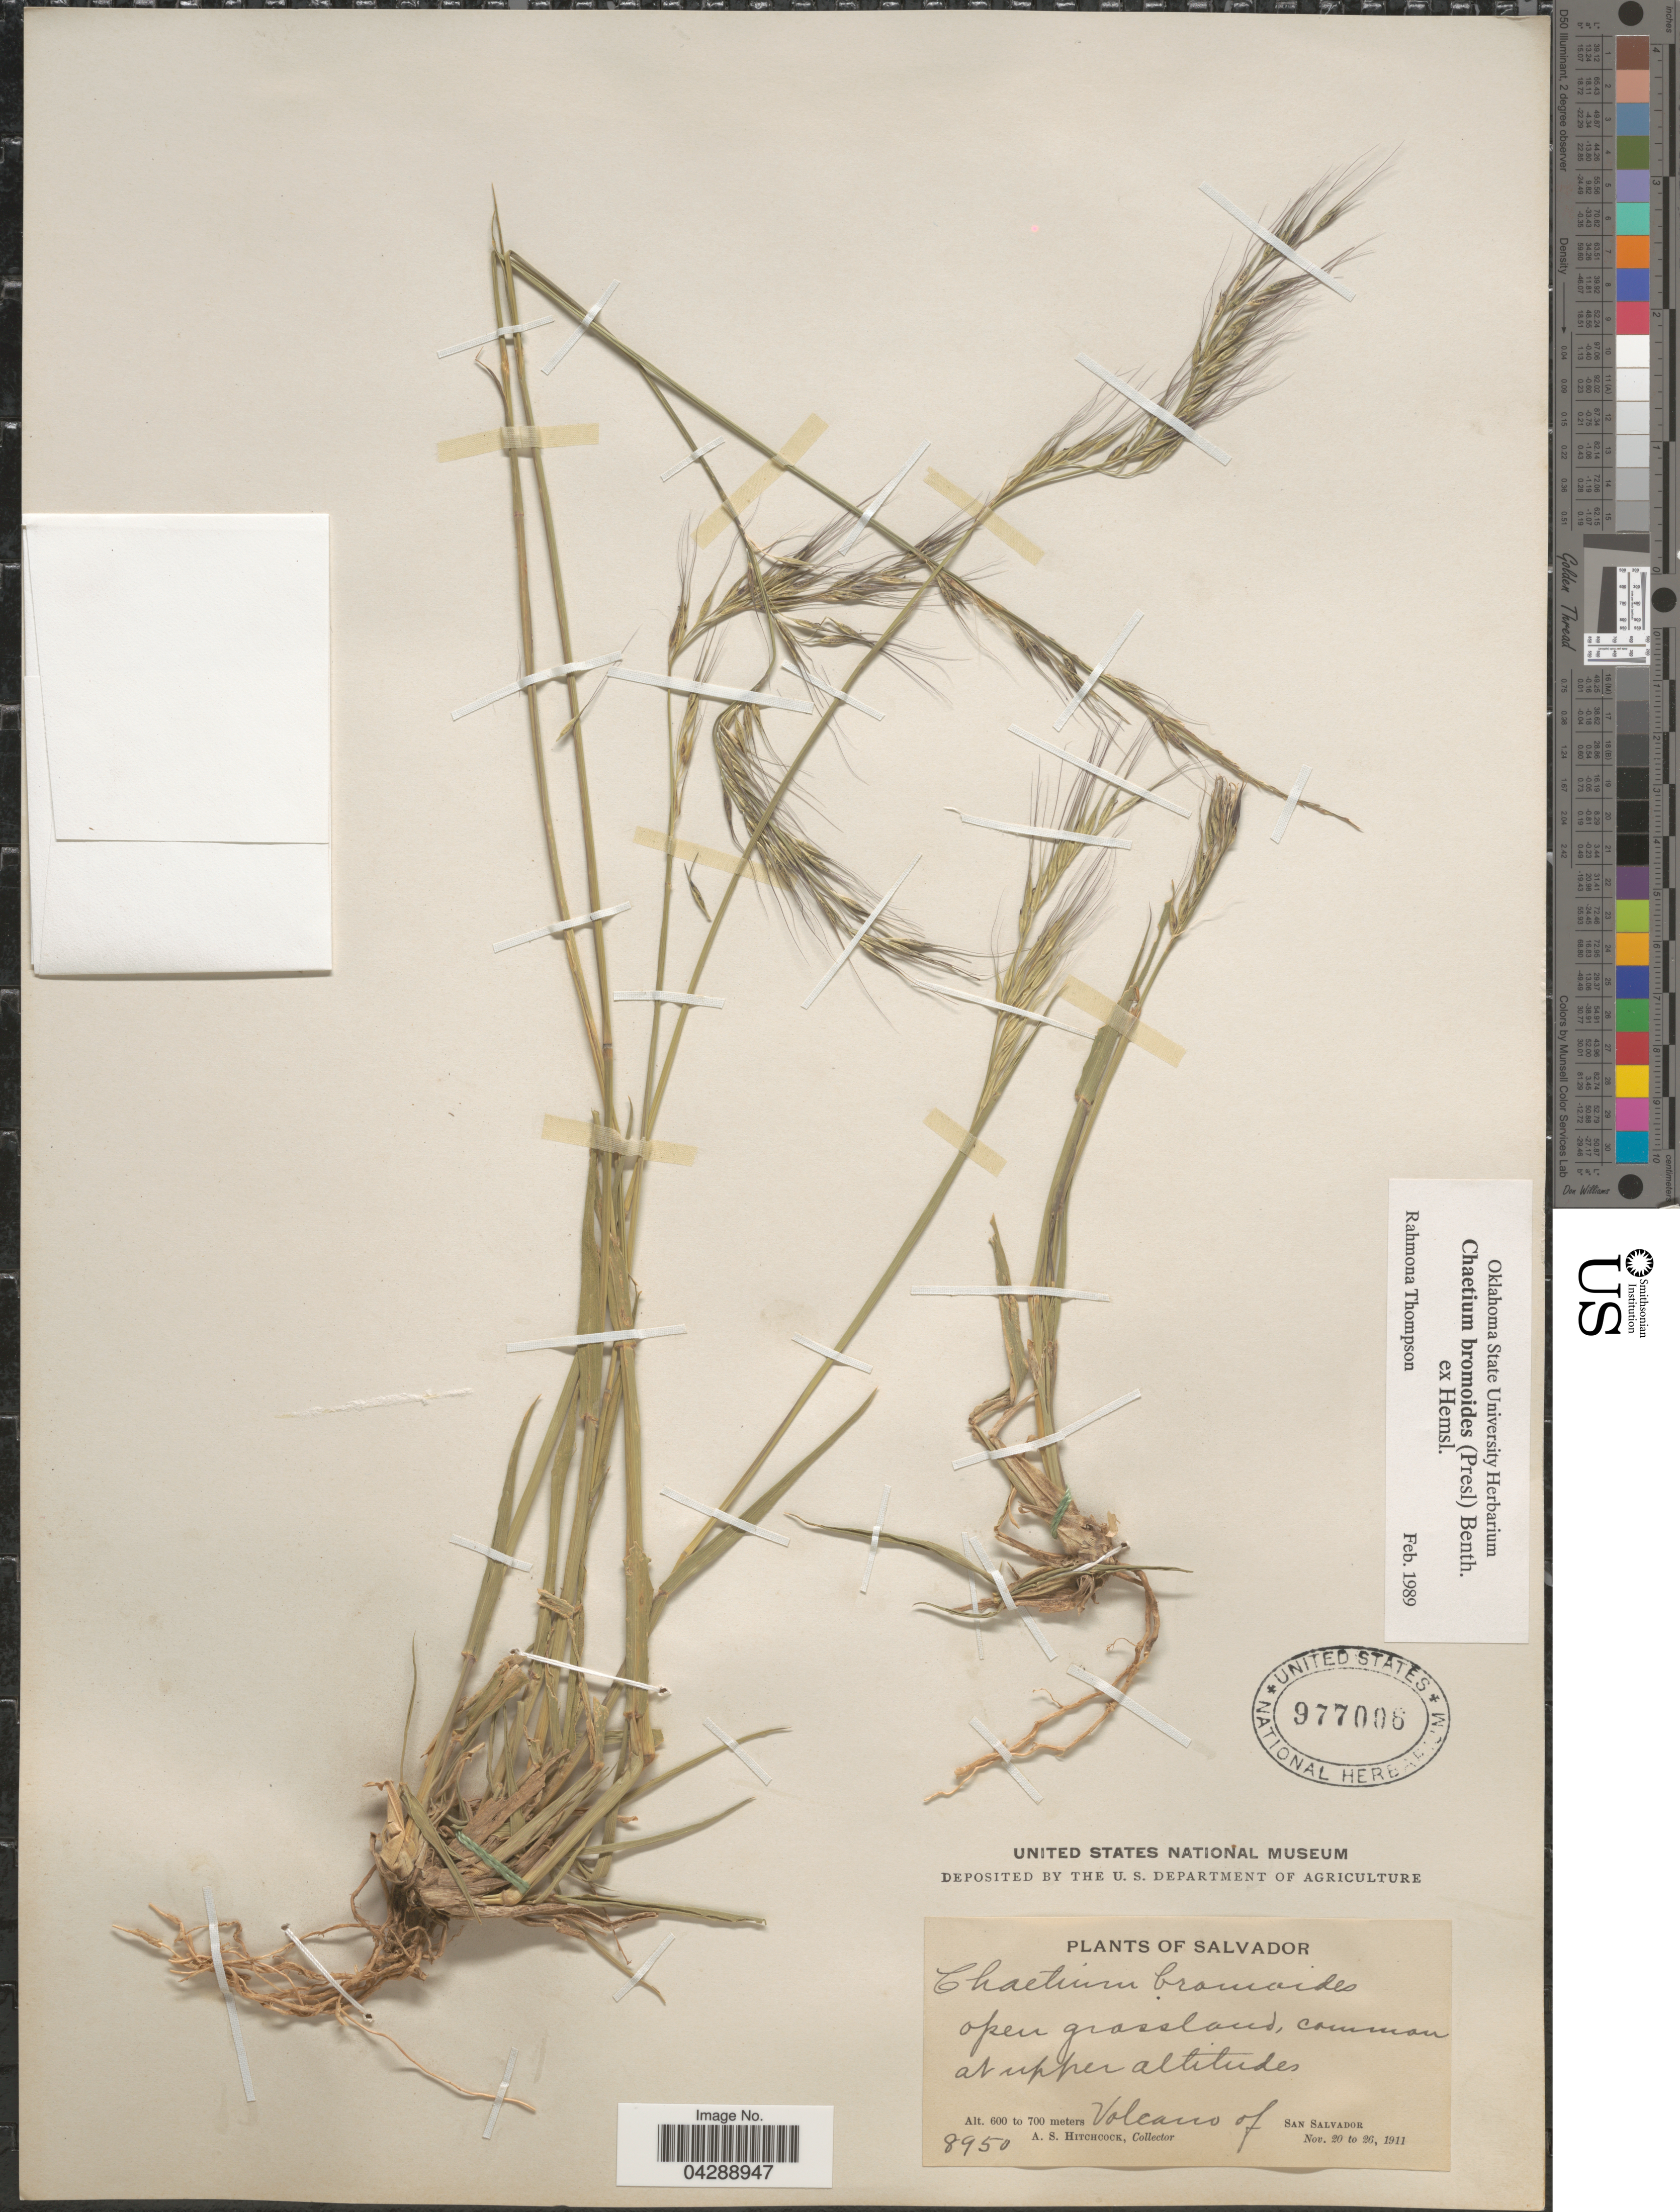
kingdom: Plantae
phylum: Tracheophyta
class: Liliopsida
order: Poales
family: Poaceae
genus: Chaetium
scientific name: Chaetium bromoides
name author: (J. Presl) Benth. ex Hemsl.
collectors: A. S. Hitchcock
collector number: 8950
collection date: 1911-11-20/1911-11-26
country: El Salvador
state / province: San Salvador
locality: Volcano of San Salvador.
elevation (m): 600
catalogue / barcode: US 977006